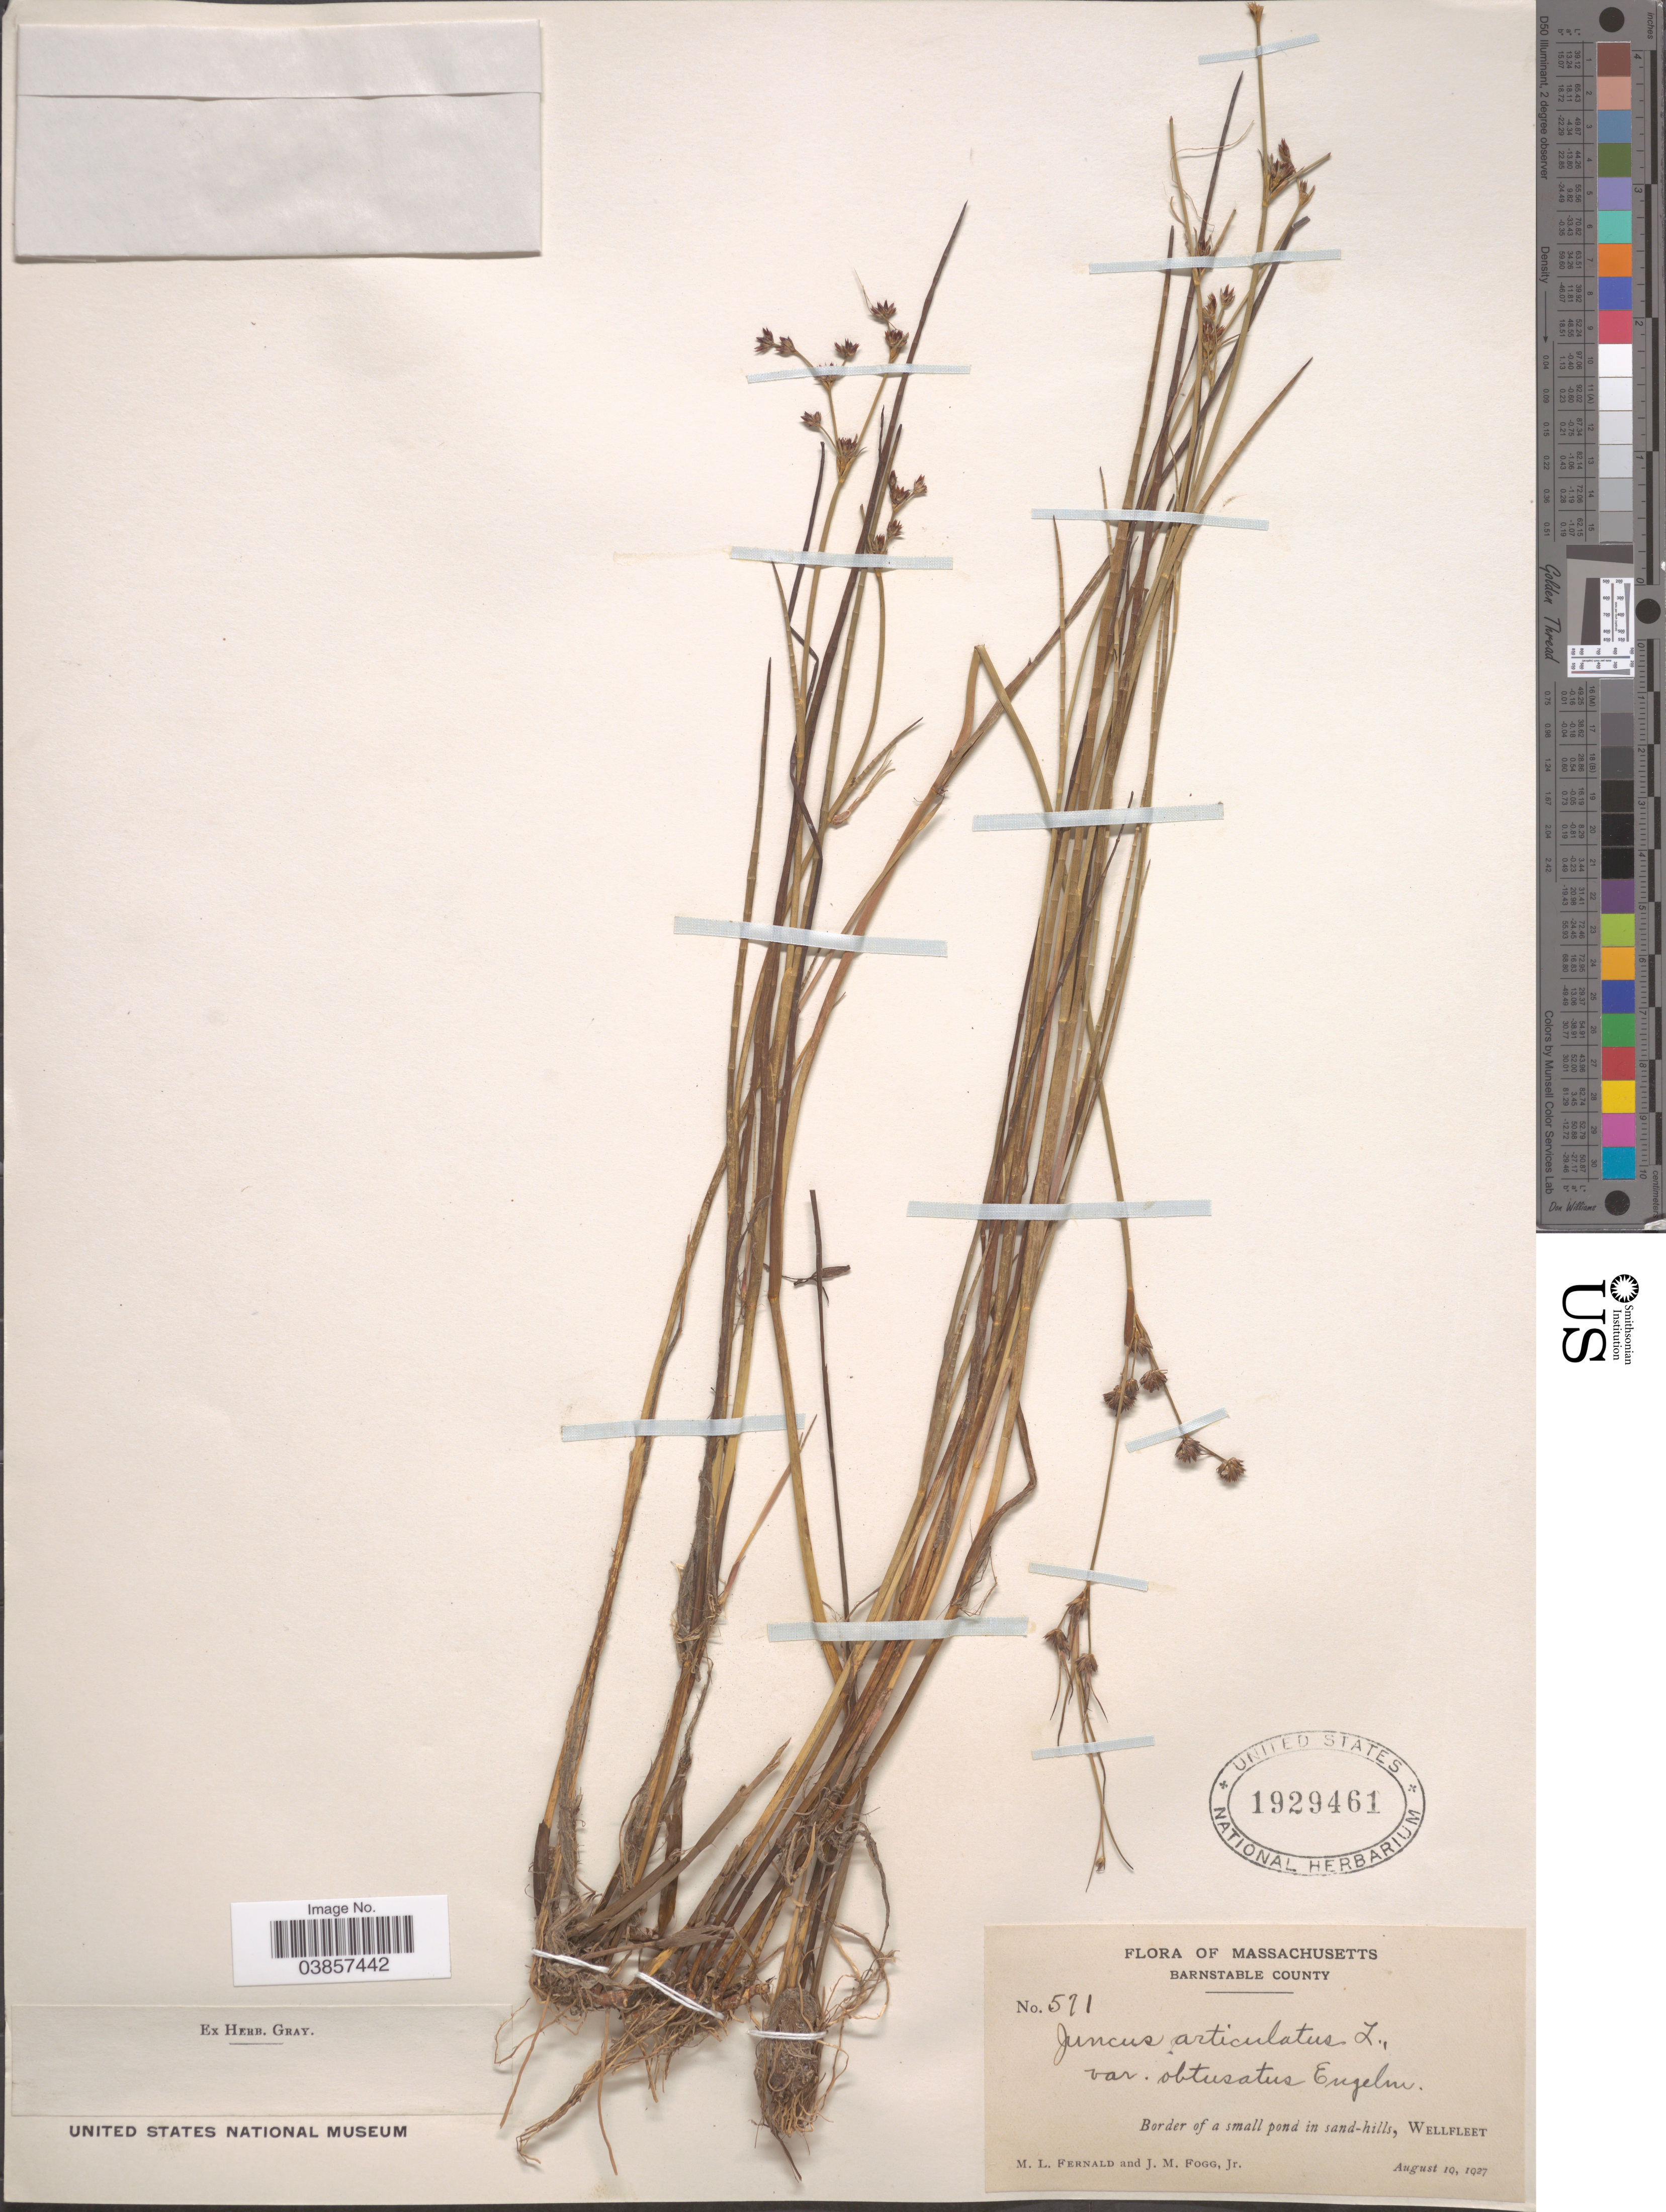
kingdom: Plantae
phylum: Tracheophyta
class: Liliopsida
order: Poales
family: Juncaceae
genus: Juncus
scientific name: Juncus supinus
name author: Moench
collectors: M. L. Fernald & J. Fogg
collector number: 571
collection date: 1927-08-19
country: United States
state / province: Massachusetts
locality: Barnstable County. Border of a small pond in sand-hills, Wellfleet.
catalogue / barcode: US 1929461